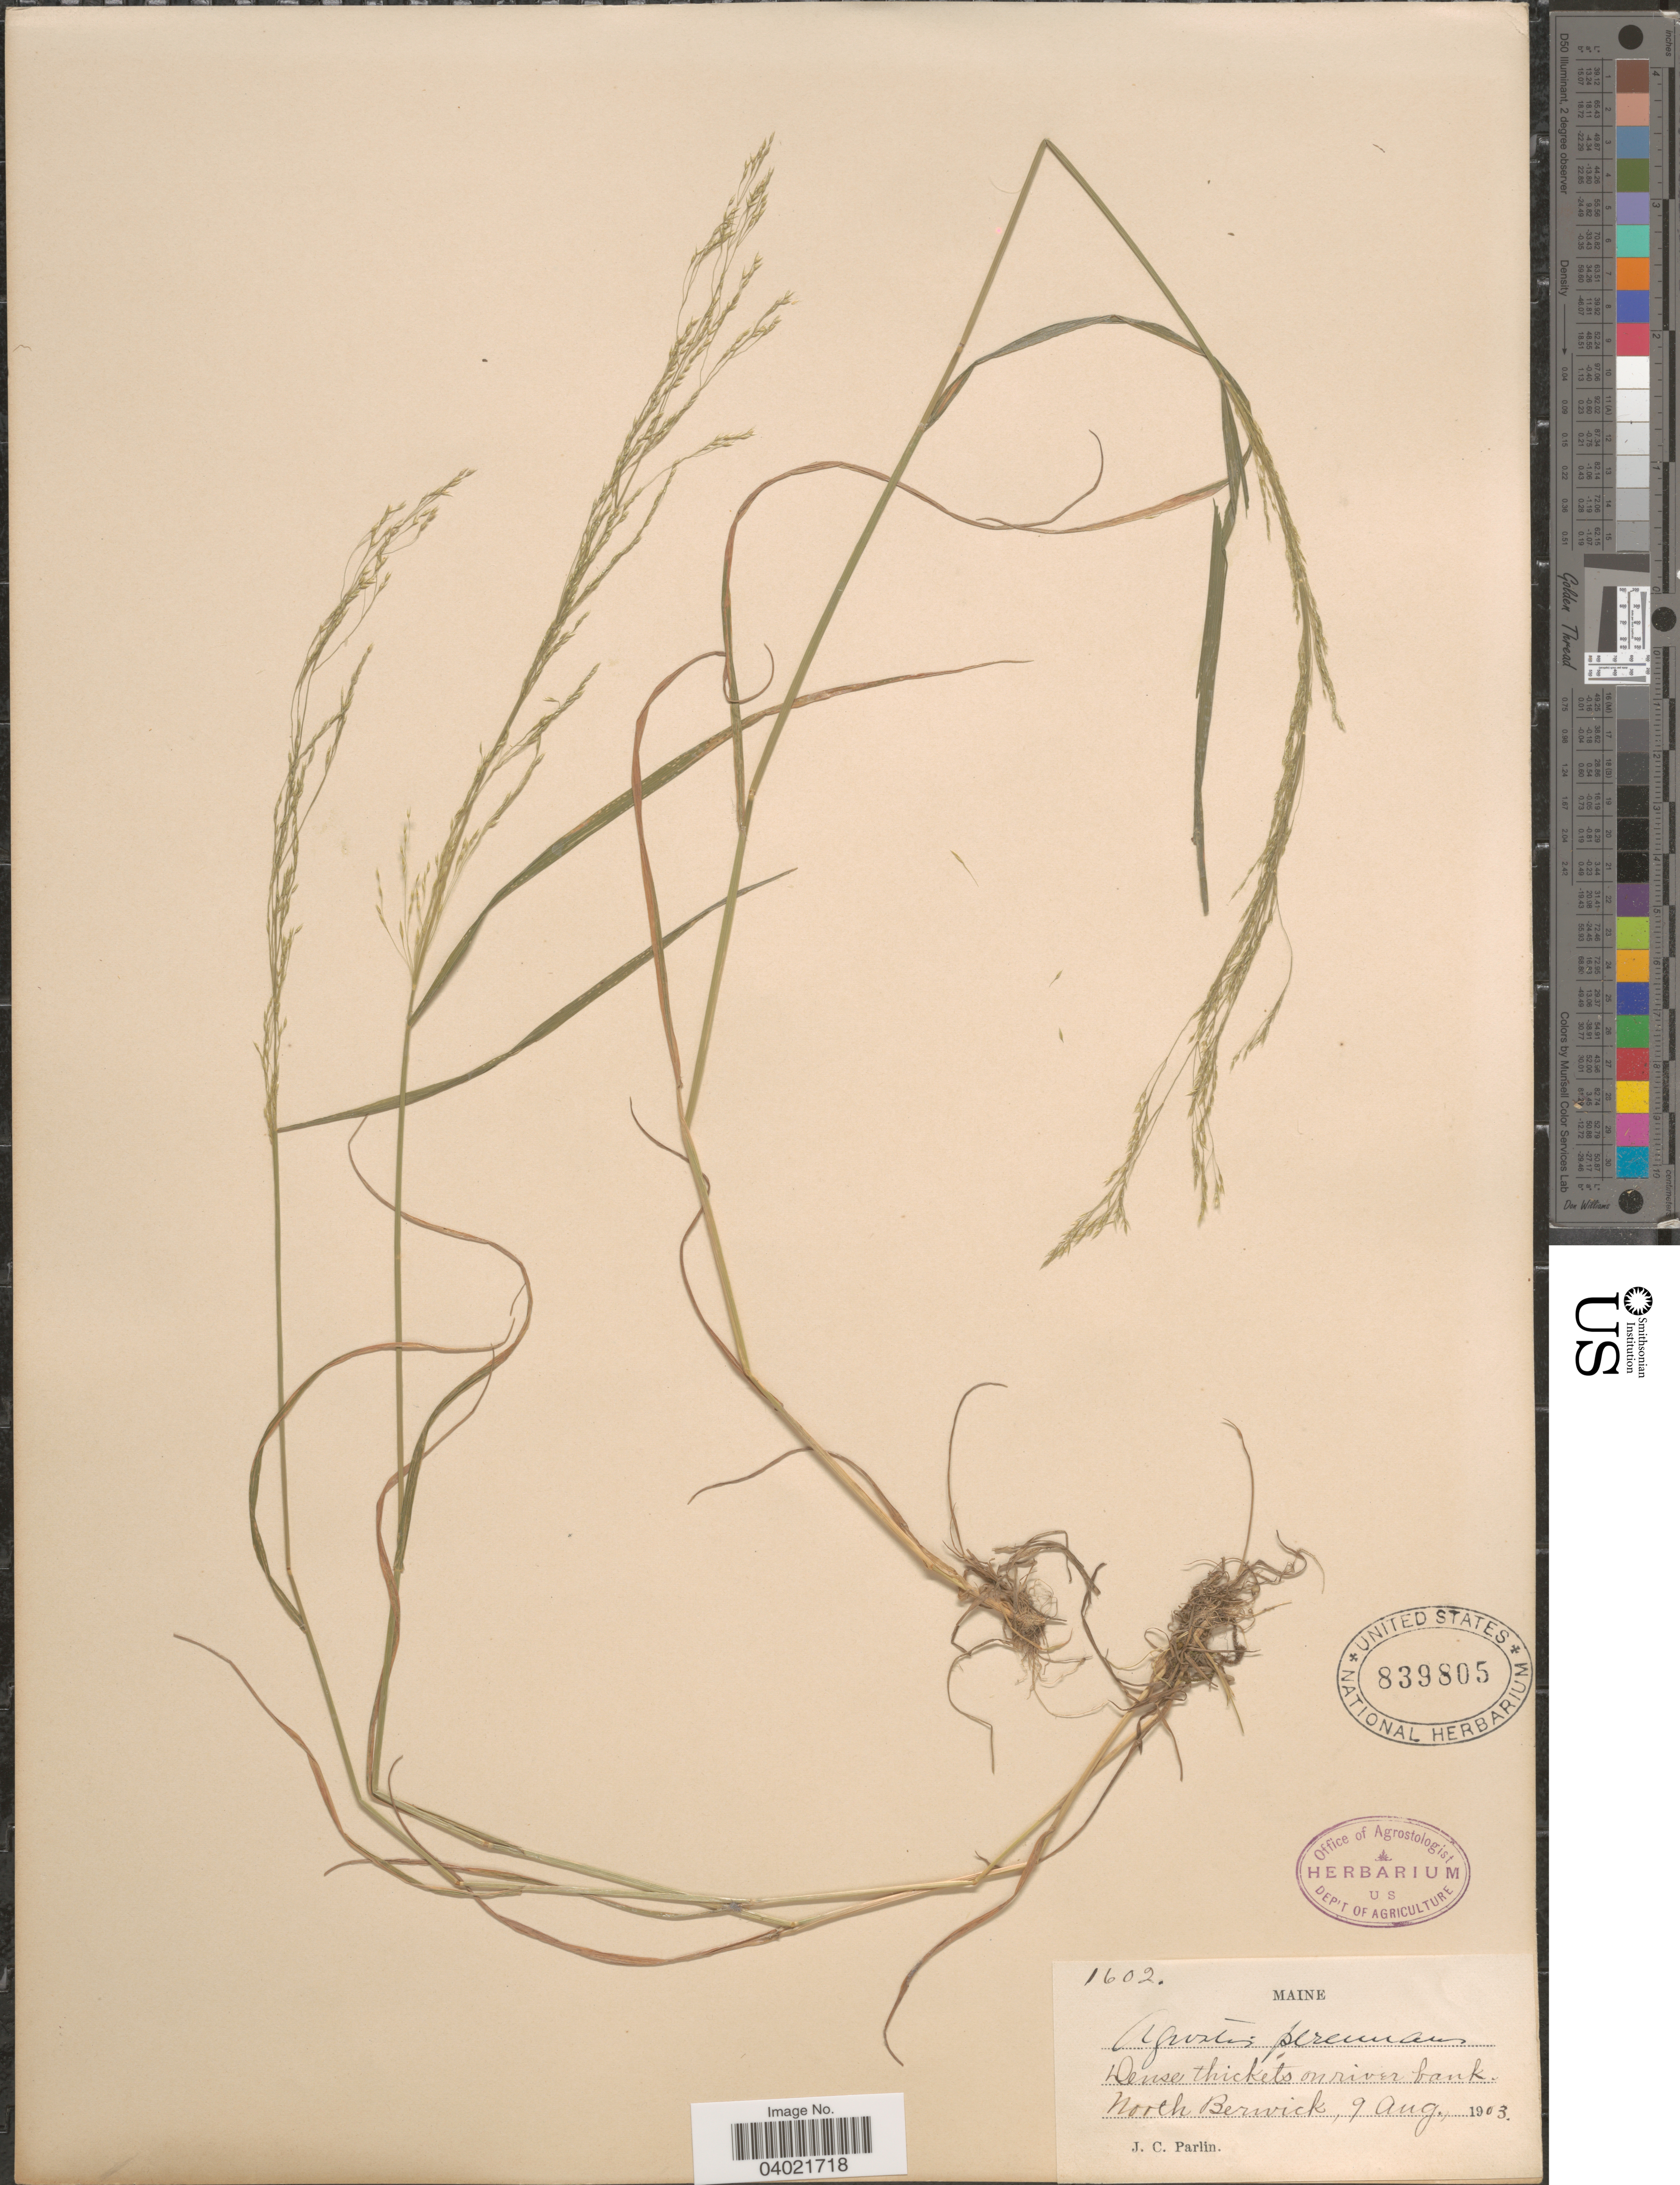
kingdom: Plantae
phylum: Tracheophyta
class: Liliopsida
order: Poales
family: Poaceae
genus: Agrostis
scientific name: Agrostis perennans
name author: (Walter) Tuck.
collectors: J. Parlin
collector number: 1602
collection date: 1903-08-09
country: United States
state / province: Maine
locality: Dense thickets on river bank. North Berwick.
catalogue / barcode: US 839805